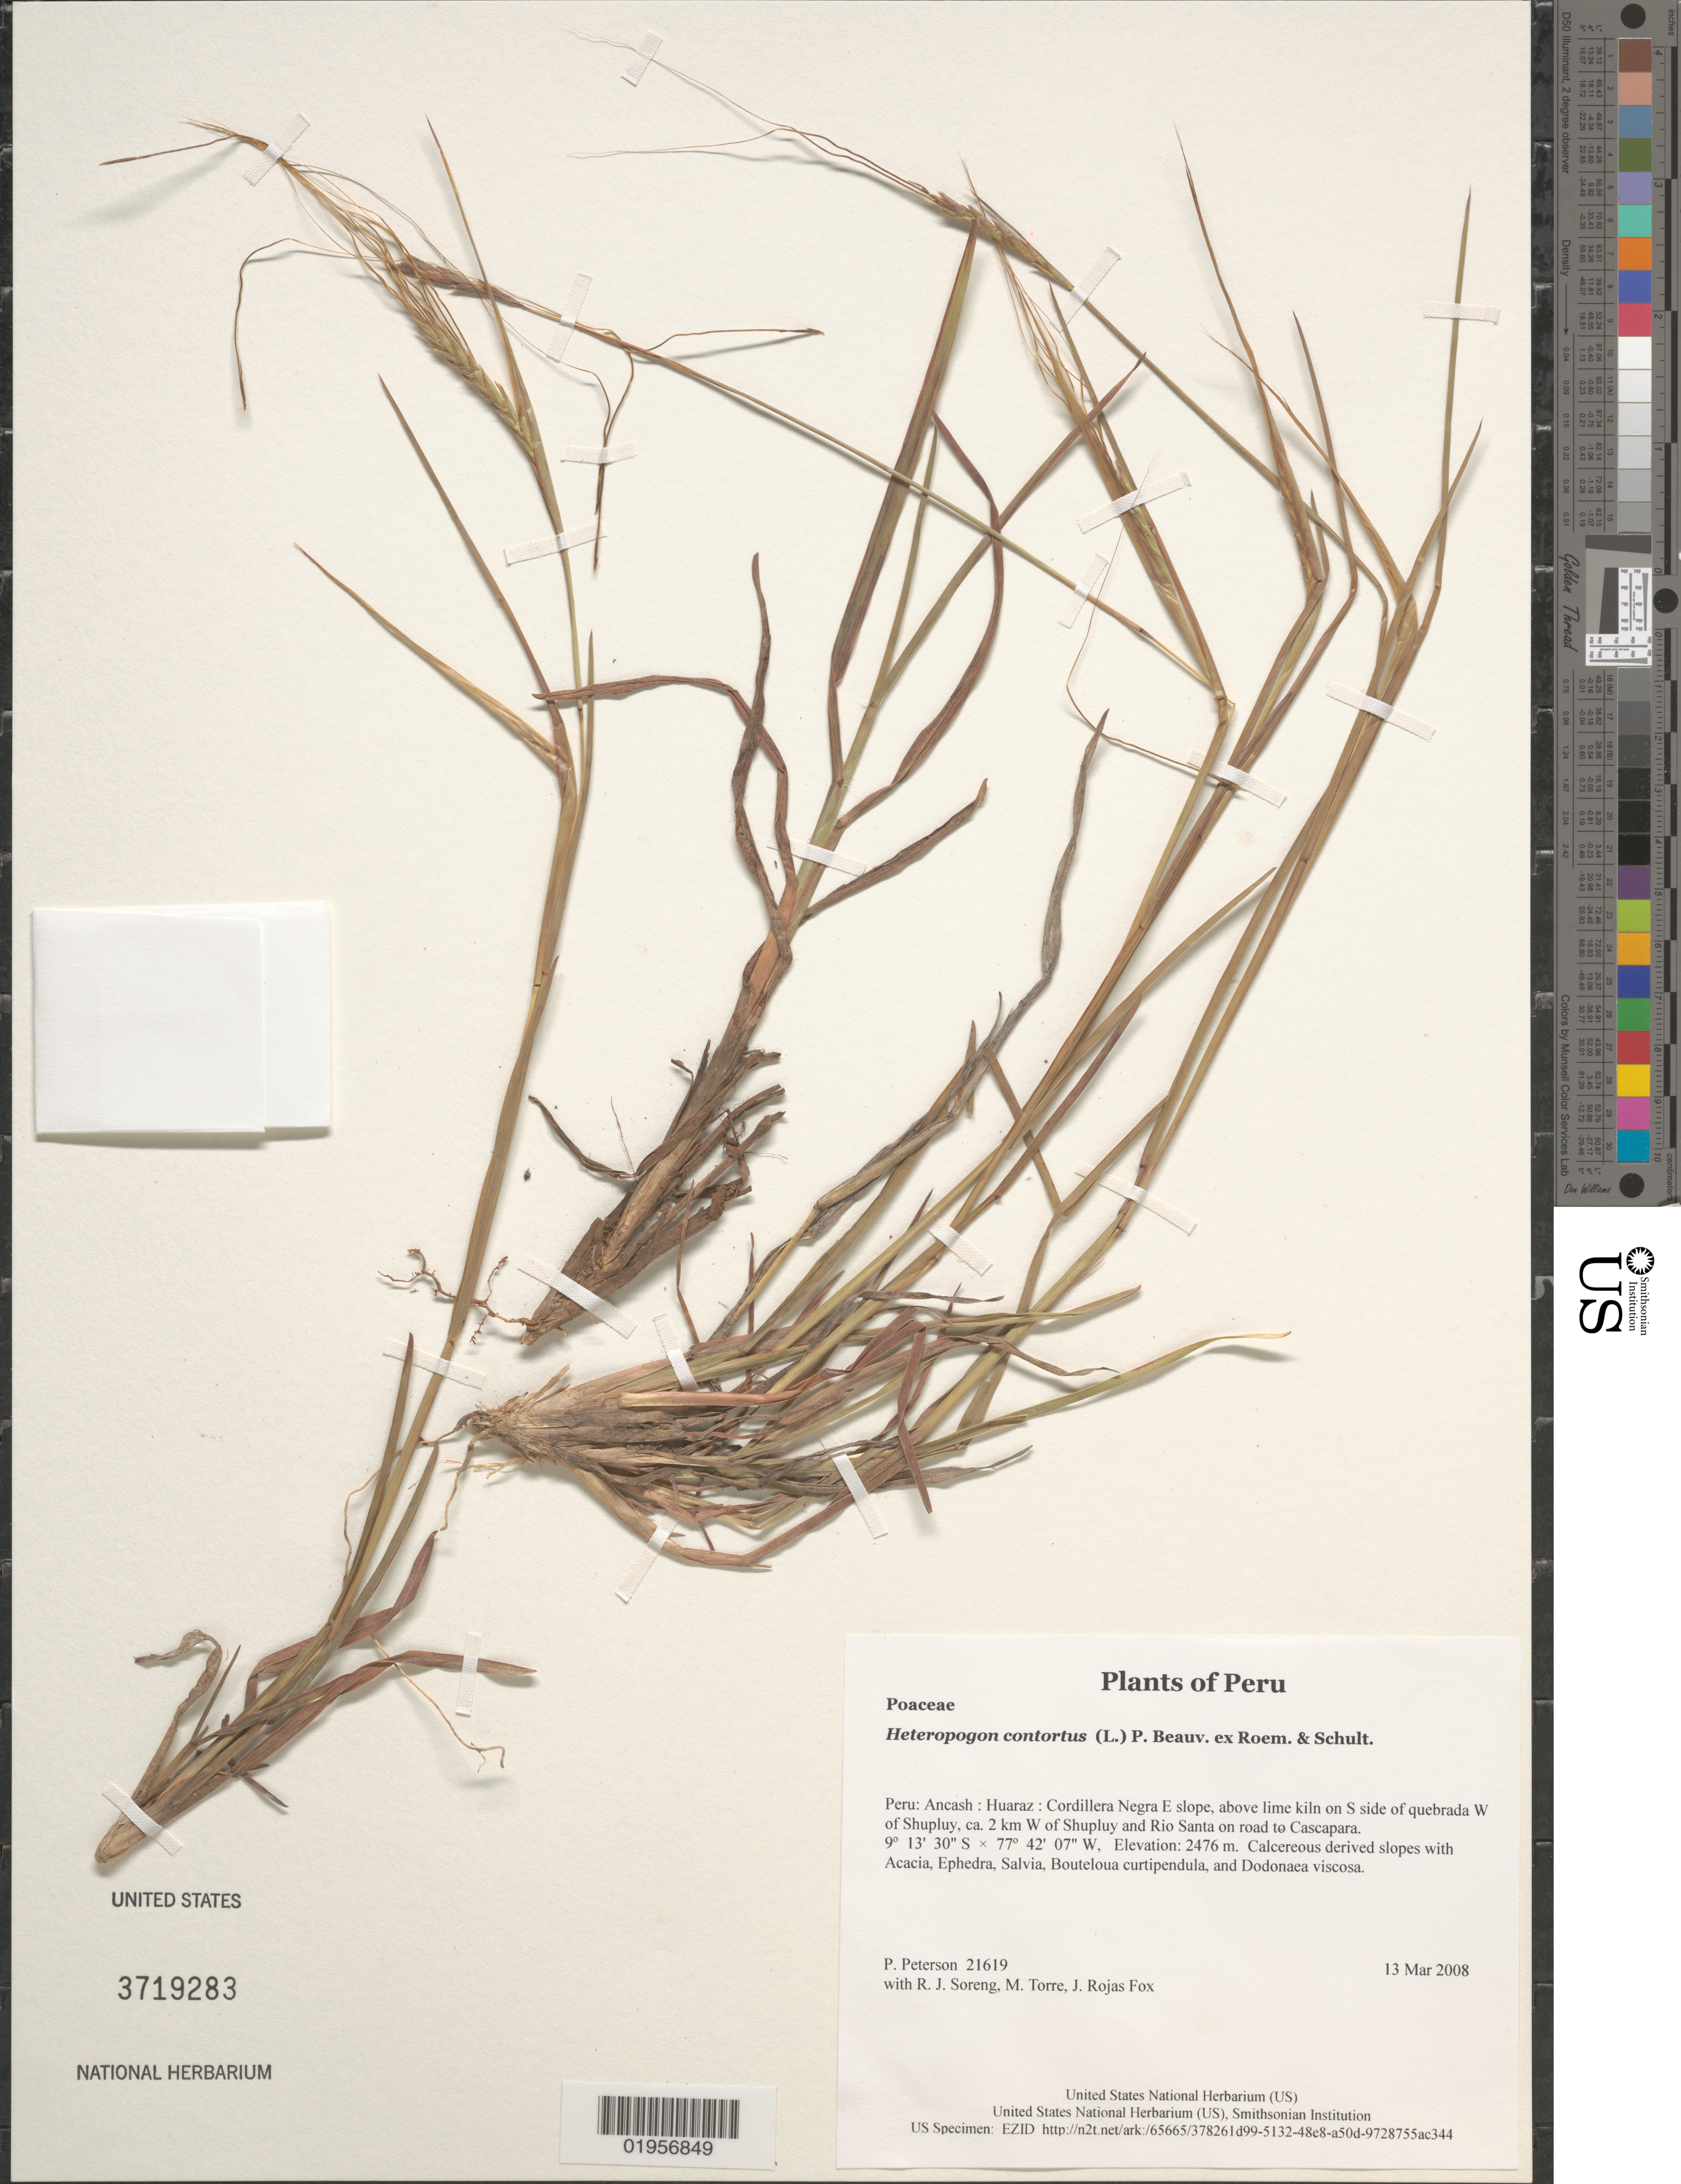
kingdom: Plantae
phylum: Tracheophyta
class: Liliopsida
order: Poales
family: Poaceae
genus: Heteropogon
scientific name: Heteropogon contortus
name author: (L.) P. Beauv. ex Roem. & Schult.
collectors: P. M. Peterson, R. J. Soreng, M. Torre & J. Rojas Fox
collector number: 21619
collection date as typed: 13 Mar 2008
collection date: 2008-03-13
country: Peru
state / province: Ancash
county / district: Huaraz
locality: Cordillera Negra E slope, above lime kiln on S side of quebrada W of Shupluy, ca. 2 km W of Shupluy and Rio Santa on road to Cascapara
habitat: Calcereous derived slopes with Acacia, Ephedra, Salvia, Bouteloua curtipendula, and Dodonaea viscosa.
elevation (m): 2476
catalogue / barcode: US 3719283